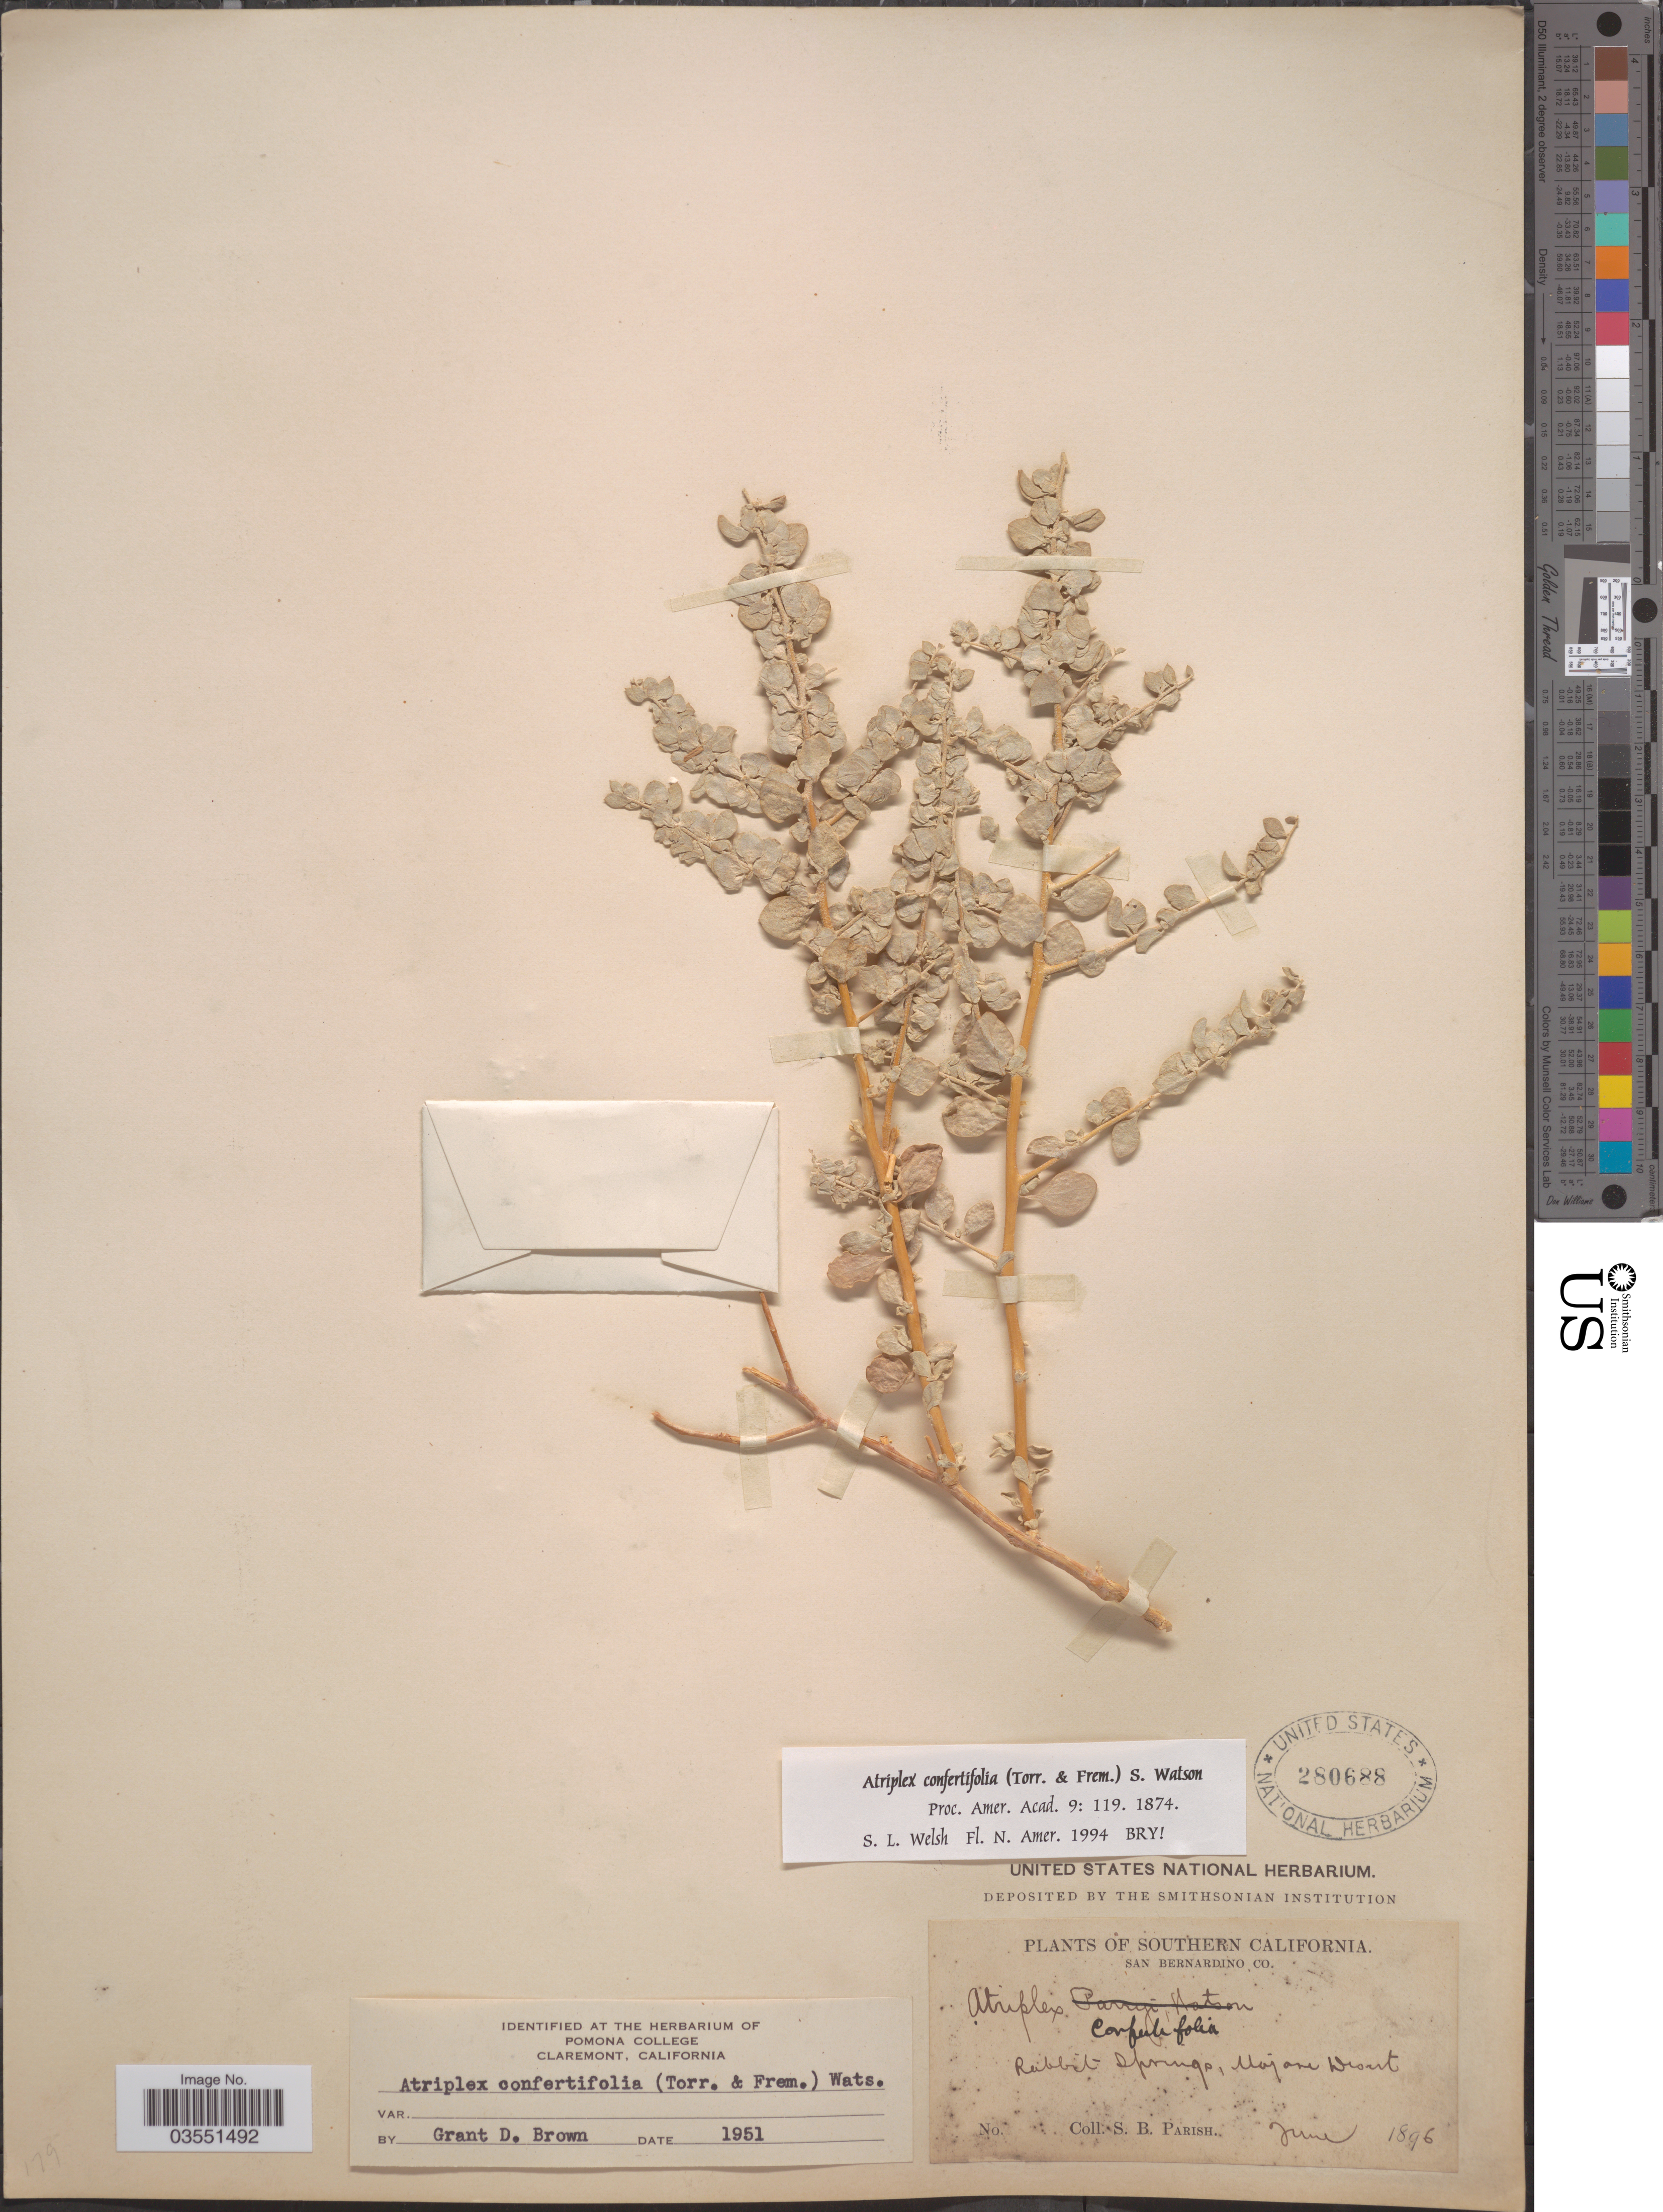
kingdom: Plantae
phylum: Tracheophyta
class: Magnoliopsida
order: Caryophyllales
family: Amaranthaceae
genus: Atriplex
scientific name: Atriplex confertifolia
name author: (Torr. & Frém.) S. Watson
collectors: S. B. Parish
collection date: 1896-06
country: United States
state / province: California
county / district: San Bernardino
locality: Southern California. San Bernardino Co. Rabbit Springs, Mojave Desert.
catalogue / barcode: US 280688